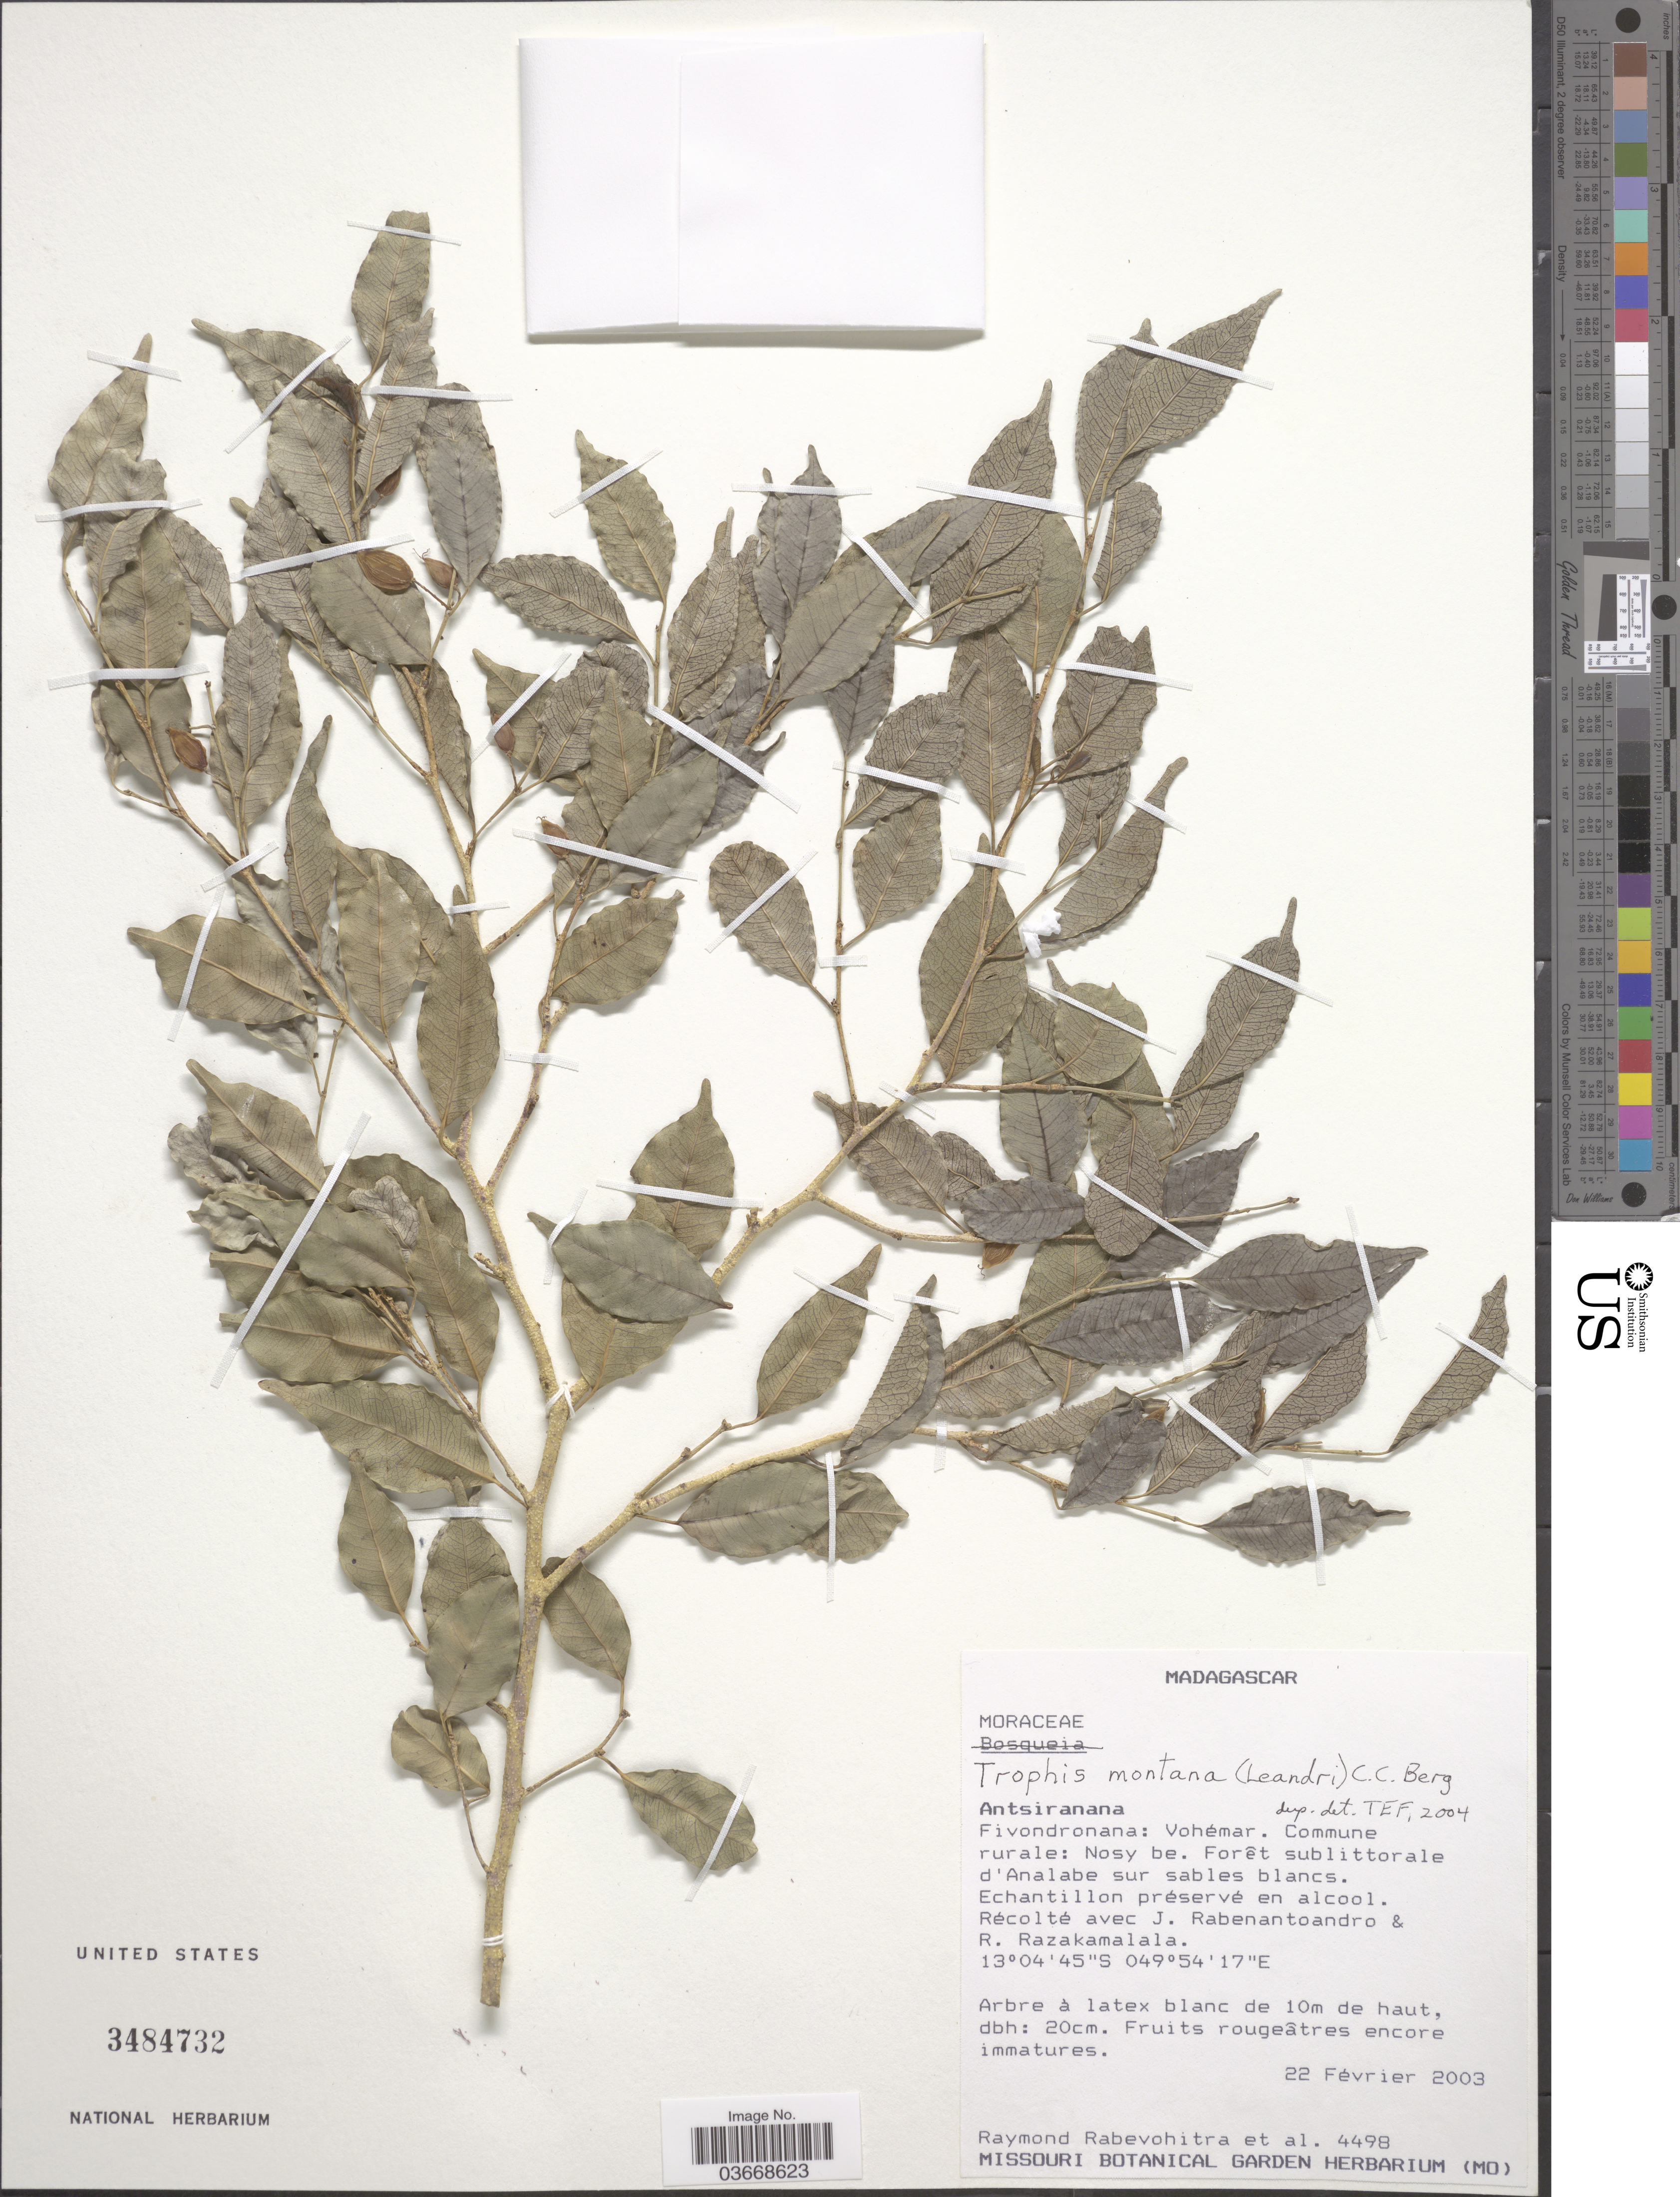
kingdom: Plantae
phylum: Tracheophyta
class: Magnoliopsida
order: Rosales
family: Moraceae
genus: Maillardia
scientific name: Maillardia montana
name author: Leandri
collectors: R. Rabevohitra, J. Rabenantoandro & R. Razakamalala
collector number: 4498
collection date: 2003-02-22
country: Madagascar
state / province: Sava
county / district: Vohémar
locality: Fivondronana: Vohémar. Commune rurale: Nosy be. Forêt sublittorale d'Analabe sur sables blancs. [INTERPRETTED: Nosibe]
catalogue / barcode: US 3484732